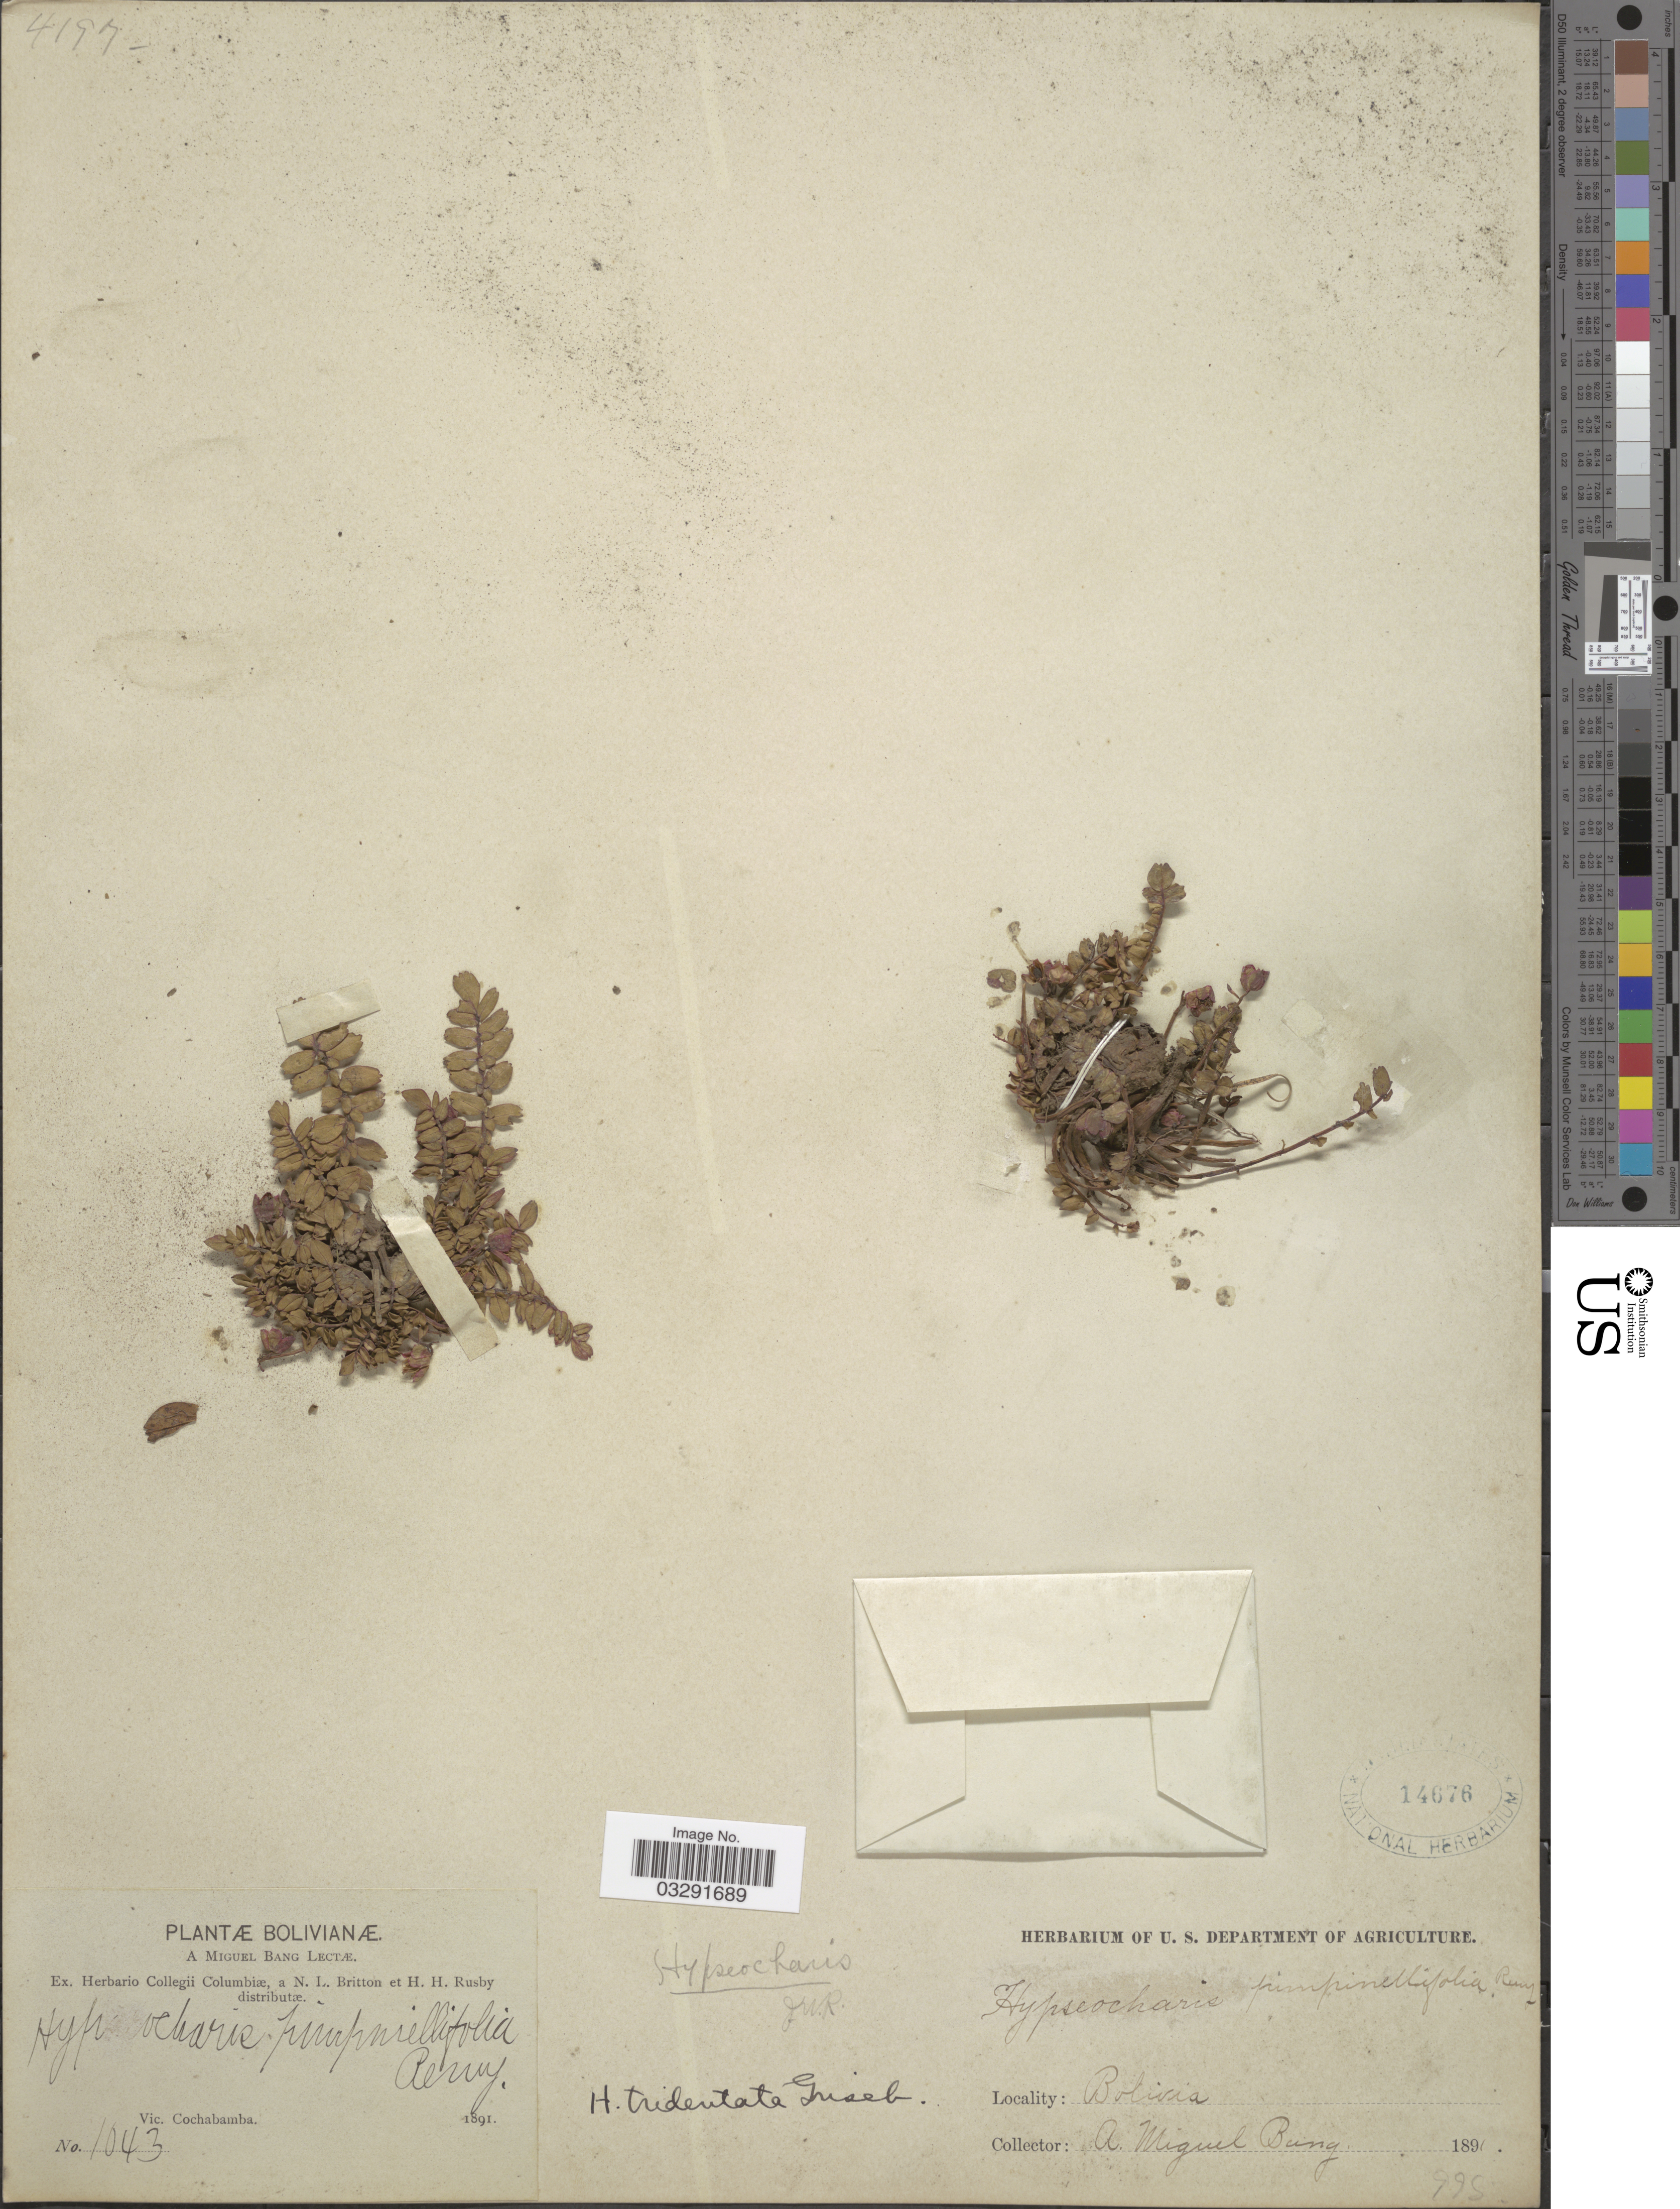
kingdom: Plantae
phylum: Tracheophyta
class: Magnoliopsida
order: Geraniales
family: Hypseocharitaceae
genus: Hypseocharis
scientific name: Hypseocharis tridentata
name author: Griseb.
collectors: M. Bang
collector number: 1043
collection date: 1891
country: Bolivia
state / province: Cochabamba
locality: Vic. Cochabamba.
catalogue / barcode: US 14676